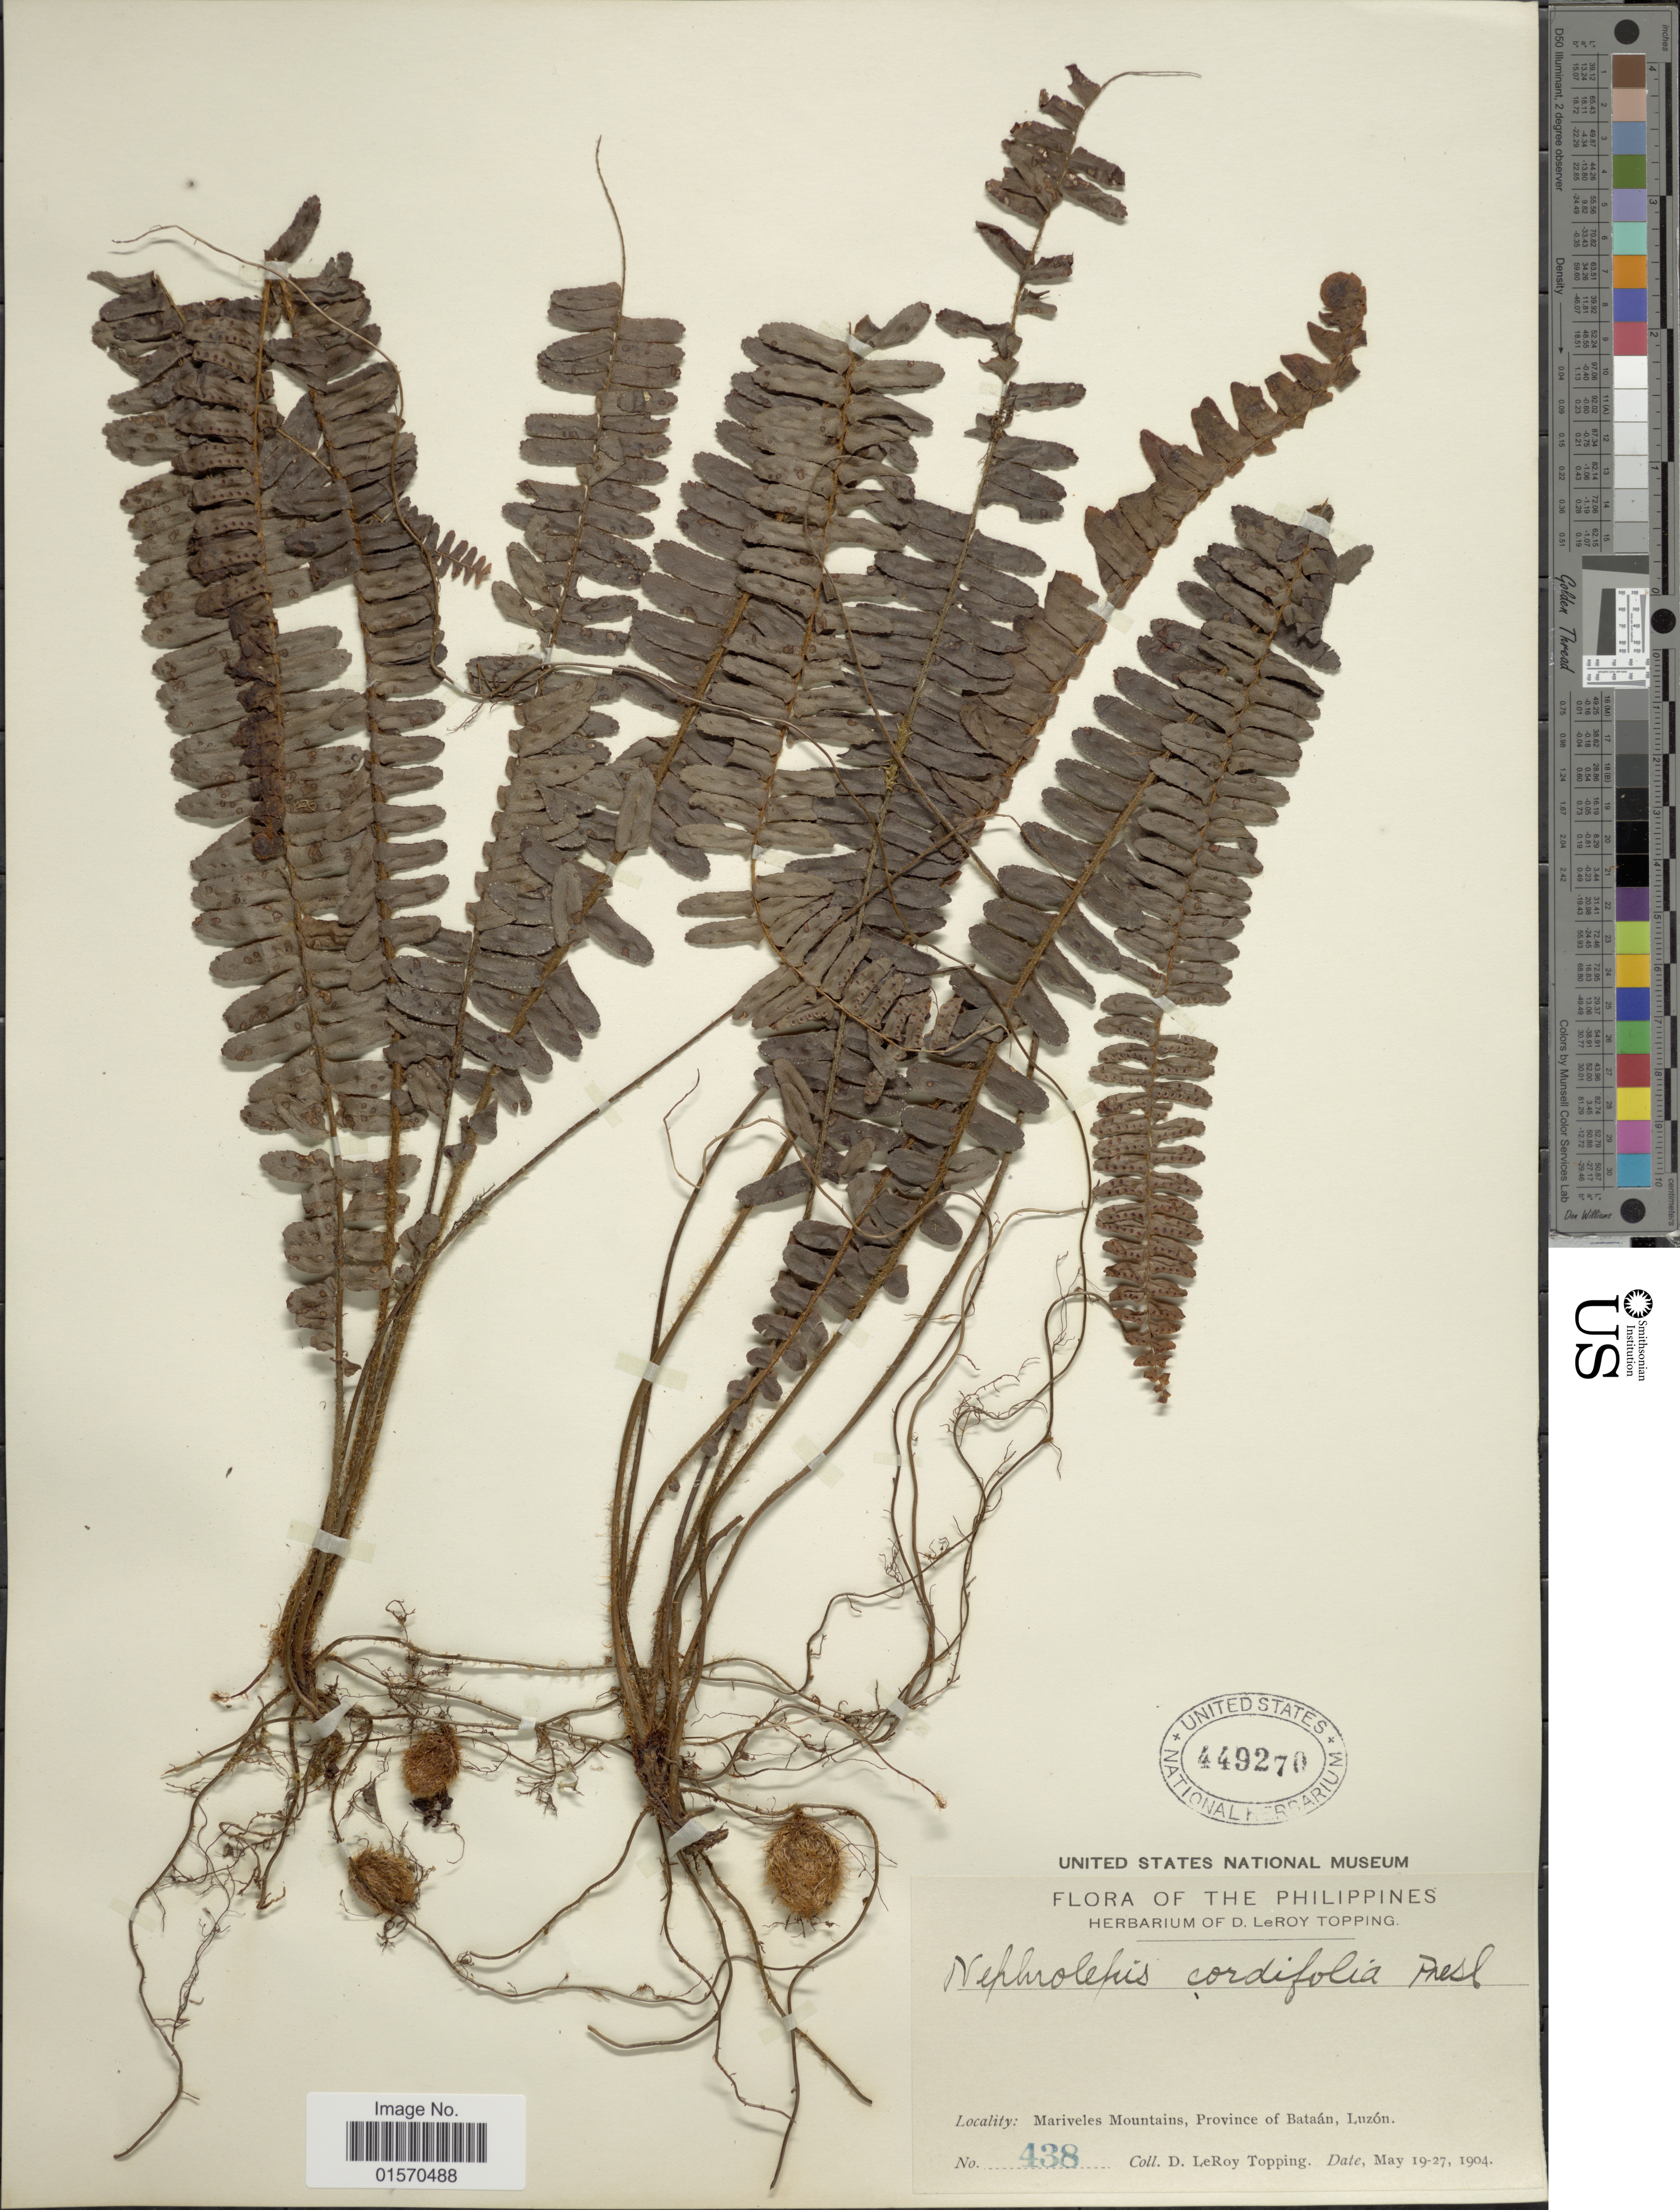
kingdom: Plantae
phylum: Tracheophyta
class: Polypodiopsida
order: Polypodiales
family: Nephrolepidaceae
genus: Nephrolepis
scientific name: Nephrolepis cordifolia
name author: (L.) C. Presl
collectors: D. L. Topping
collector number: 438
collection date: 1904-05-19/1904-05-27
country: Philippines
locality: Mariveles Mountains, Province of Bataán, Luzón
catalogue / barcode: US 449270